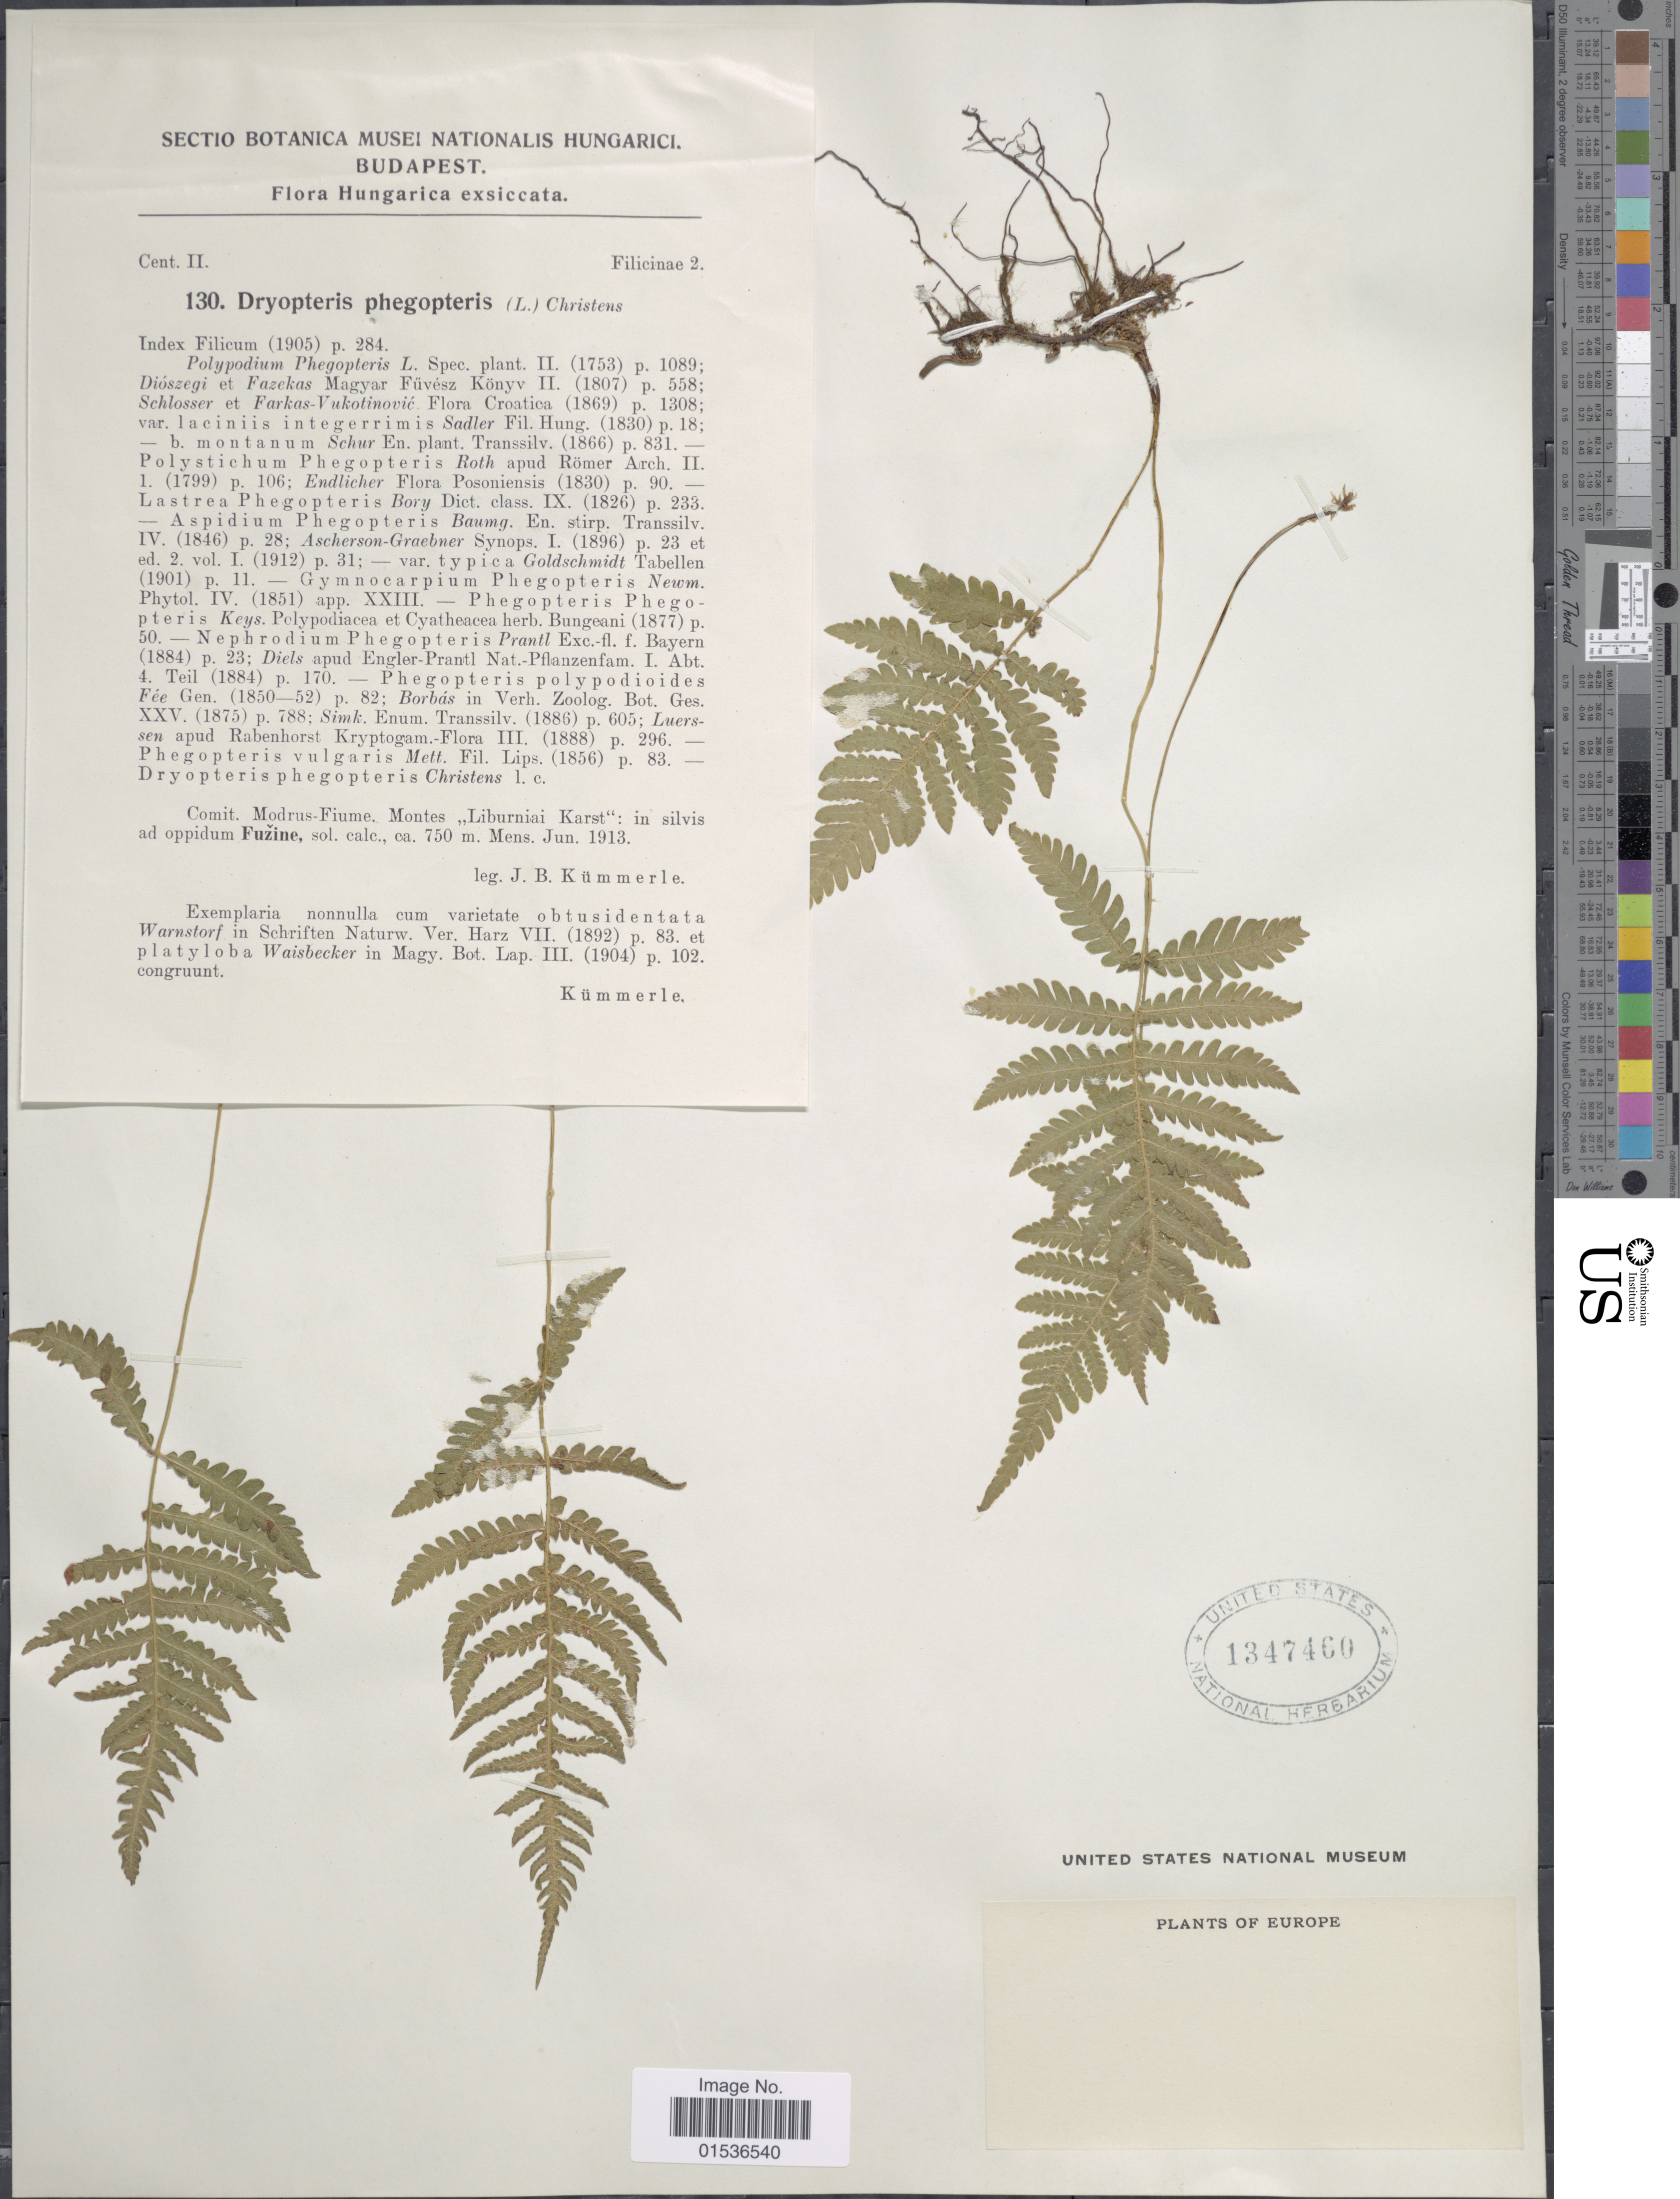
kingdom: Plantae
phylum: Tracheophyta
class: Polypodiopsida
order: Polypodiales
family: Thelypteridaceae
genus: Phegopteris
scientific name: Phegopteris connectilis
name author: (Michx.) Watt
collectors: J. Kummerle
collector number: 130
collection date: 1913-06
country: Hungary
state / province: Budapest, Capital District of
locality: Budapest. Hungarica, Comit. Modrus-Fiume. Montes "Liburniai Karst": in silvis ad oppidum Fuzine.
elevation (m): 750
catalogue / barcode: US 1347460